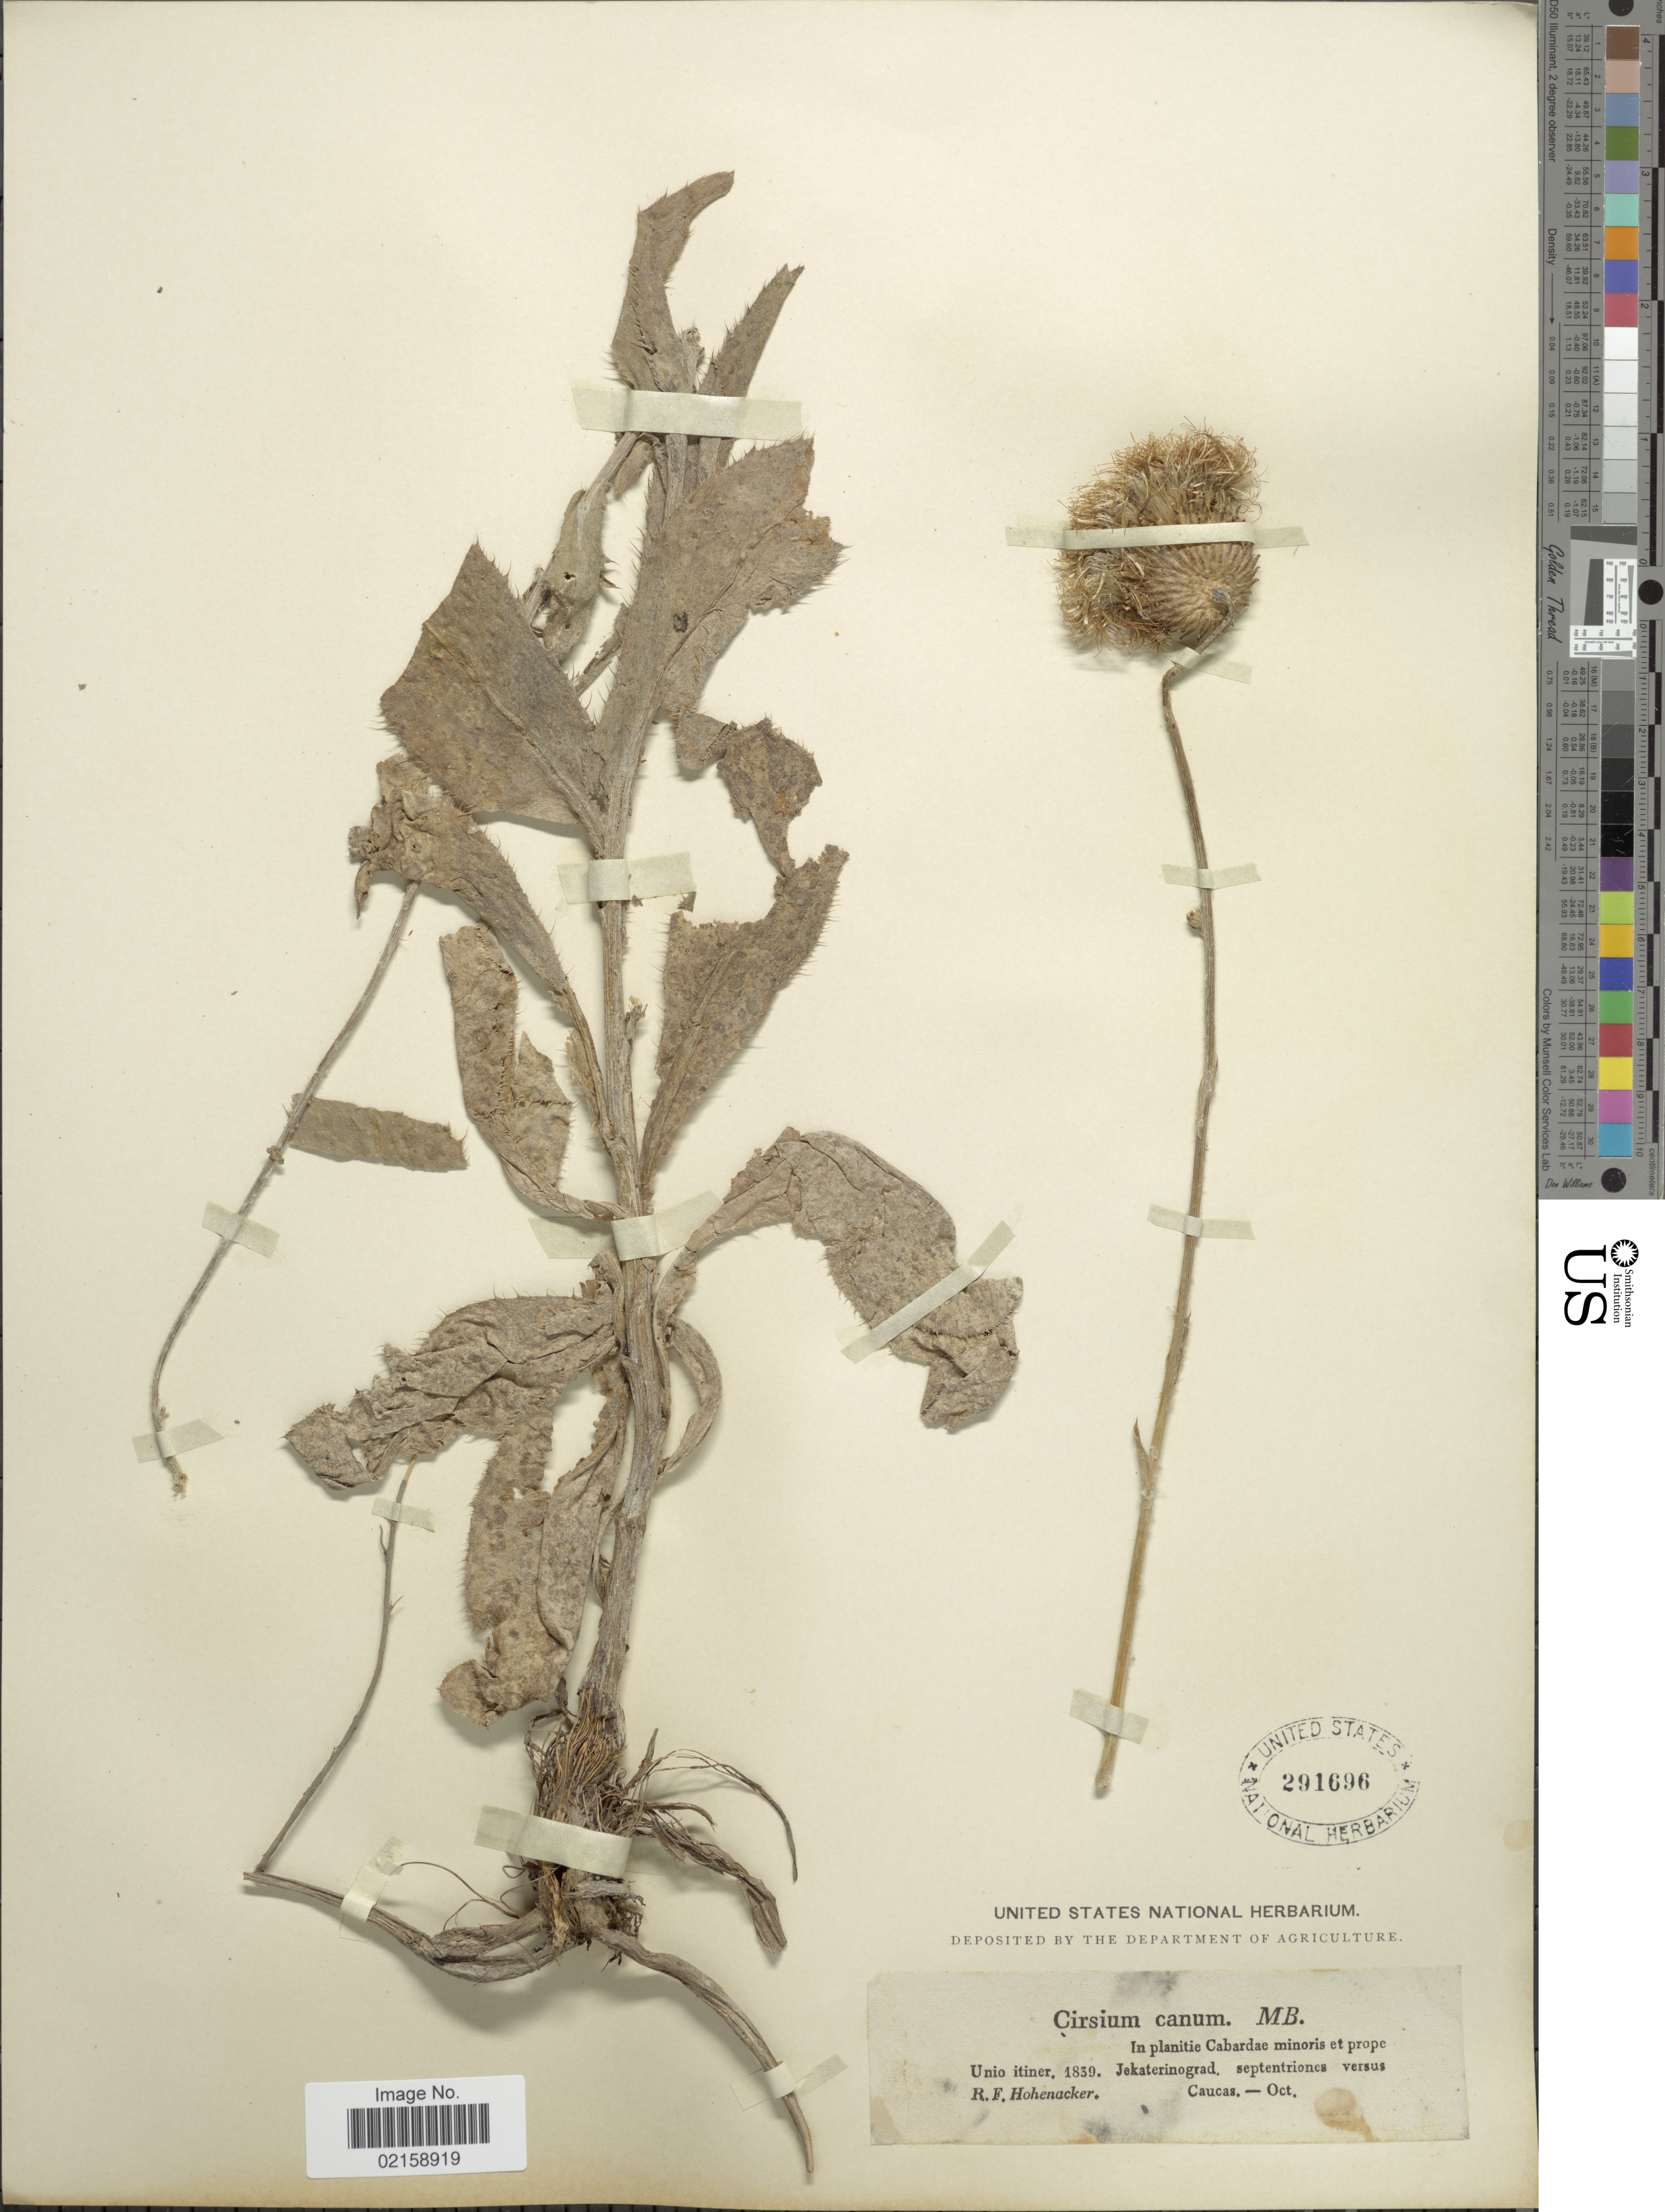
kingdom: Plantae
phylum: Tracheophyta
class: Magnoliopsida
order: Asterales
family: Asteraceae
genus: Cirsium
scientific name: Cirsium canum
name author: M. Bieb.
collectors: R. F. Hohenacker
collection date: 1839-10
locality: In planitie Carbadae minoris et prope Unio itiner, Jekaterinograd, Caucas.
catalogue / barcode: US 291696